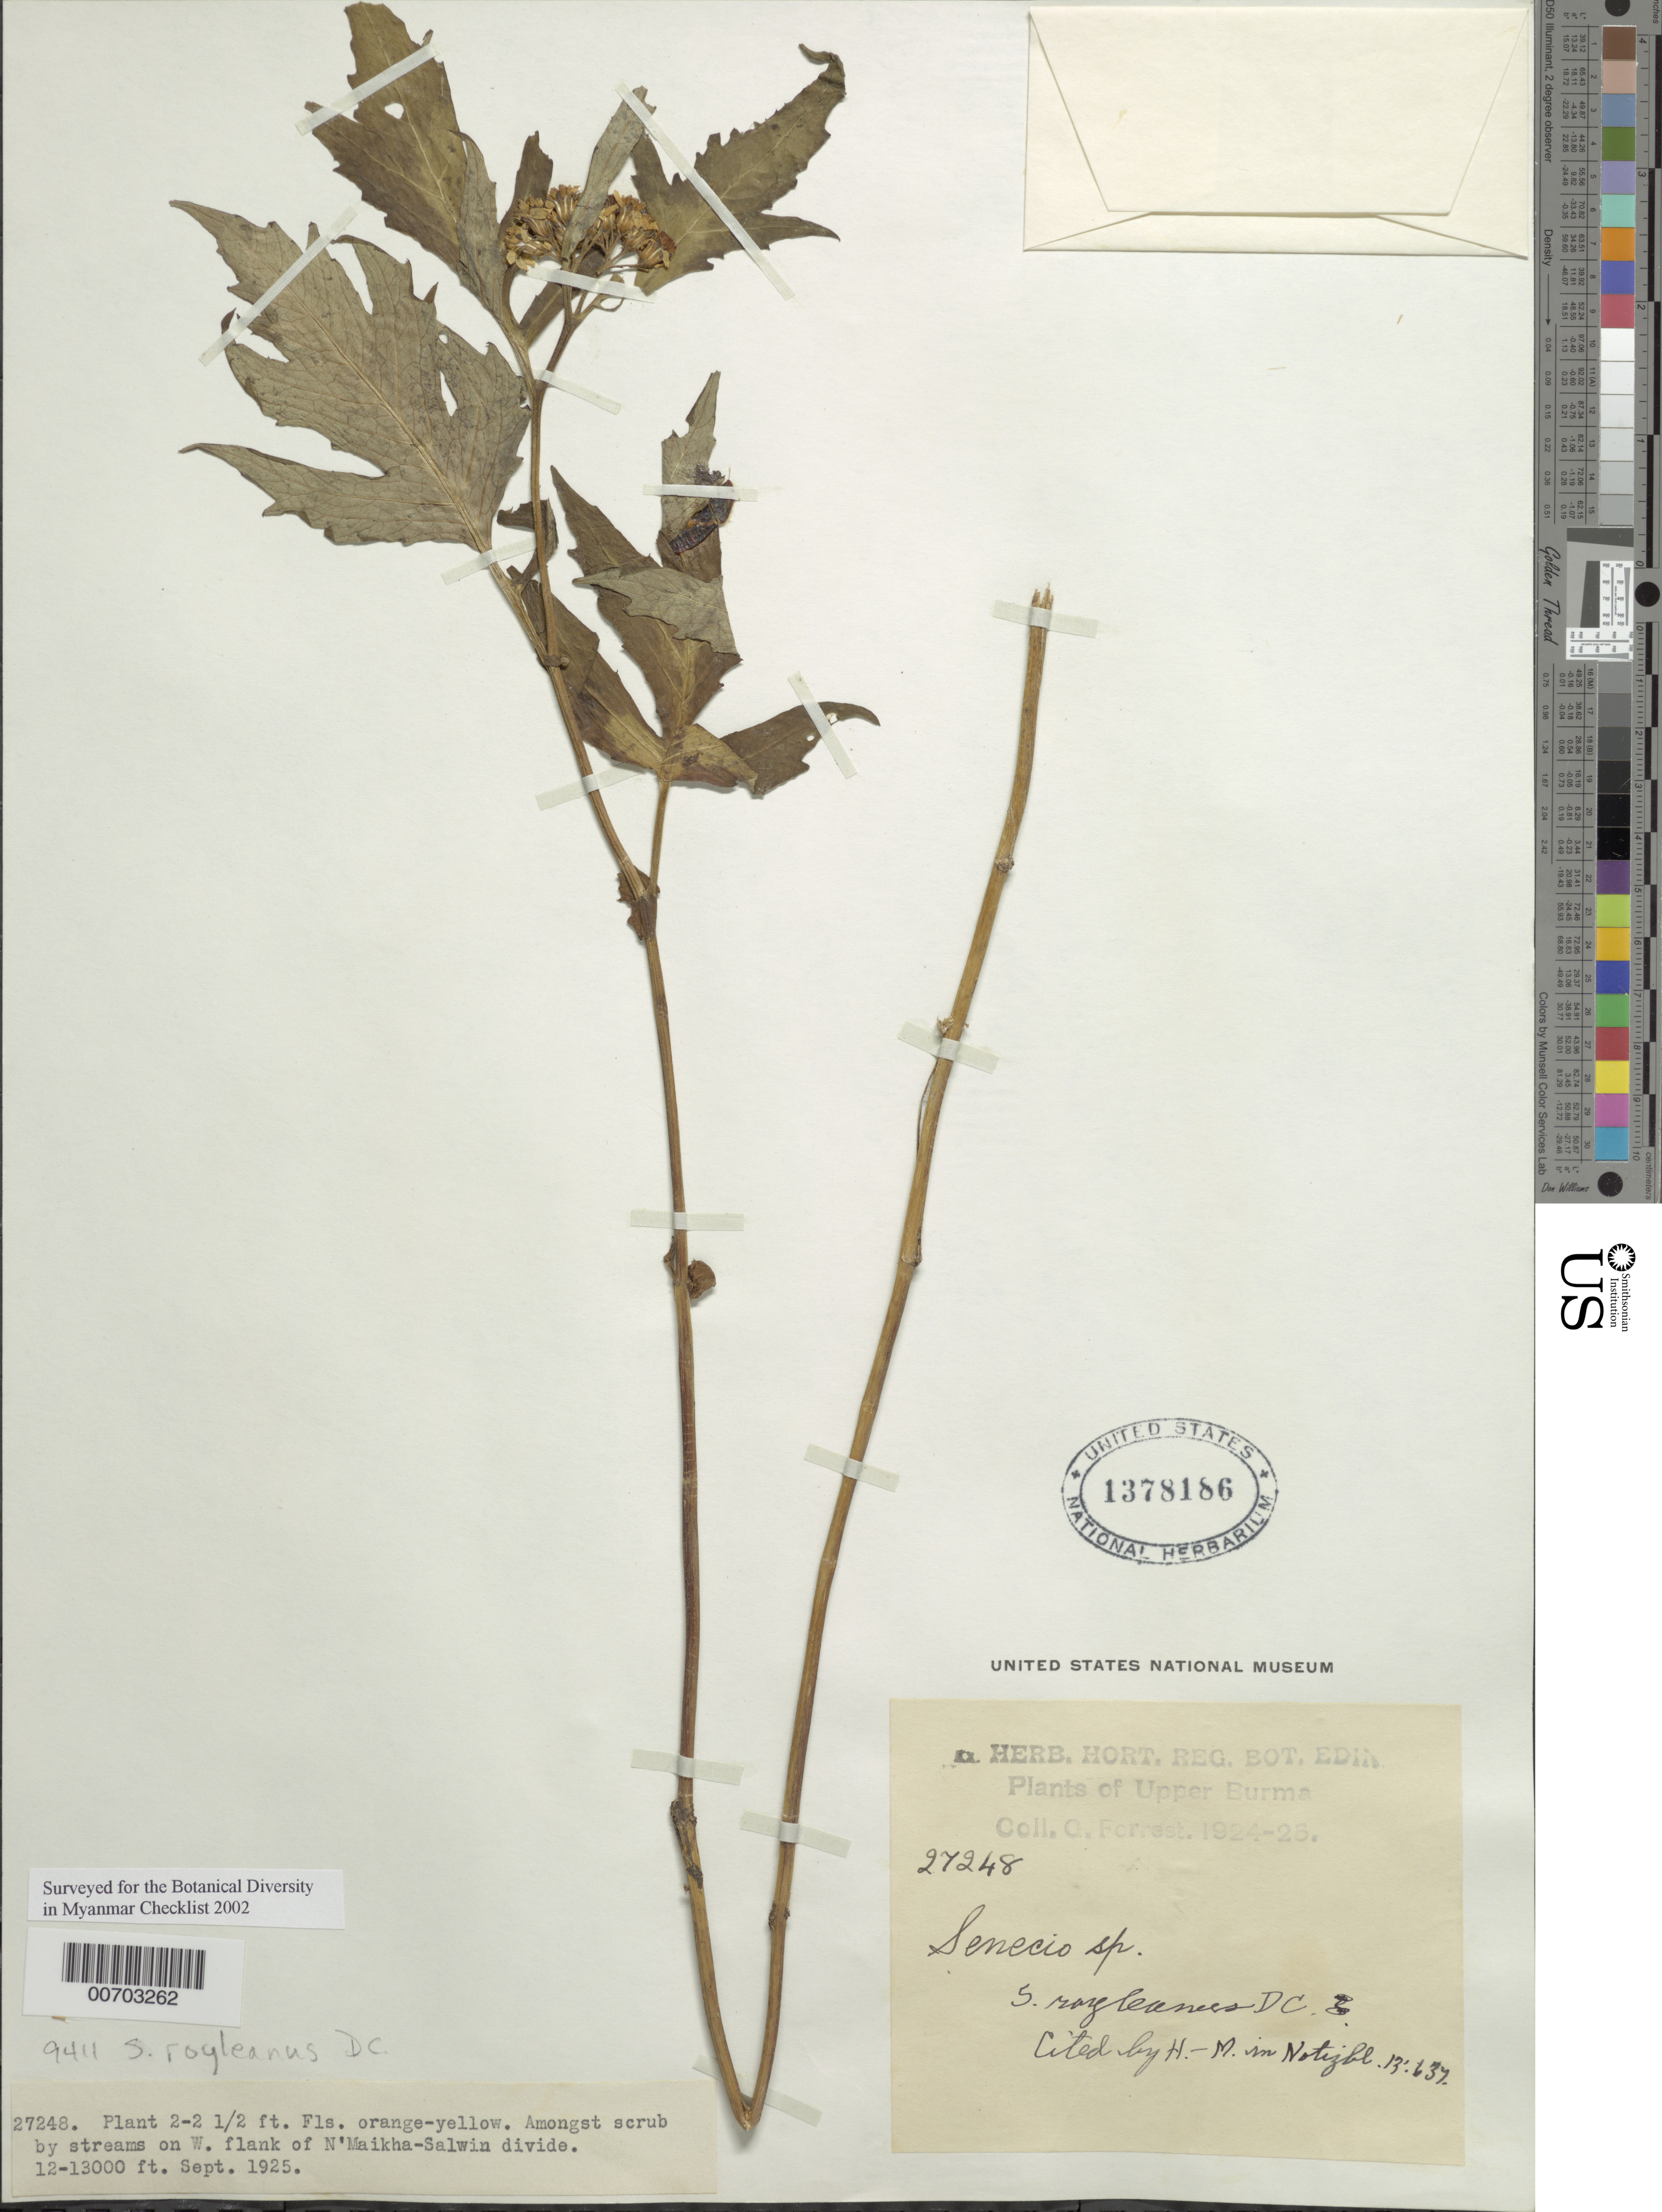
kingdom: Plantae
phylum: Tracheophyta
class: Magnoliopsida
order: Asterales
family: Asteraceae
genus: Senecio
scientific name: Senecio royleanus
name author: DC.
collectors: G. Forrest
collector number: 27248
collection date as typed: Sep 1925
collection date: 1925-09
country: Myanmar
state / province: Kachin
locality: N'Maikha-Salwin Divide, W flank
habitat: Among scrub by streams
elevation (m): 3658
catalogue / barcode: US 1378186